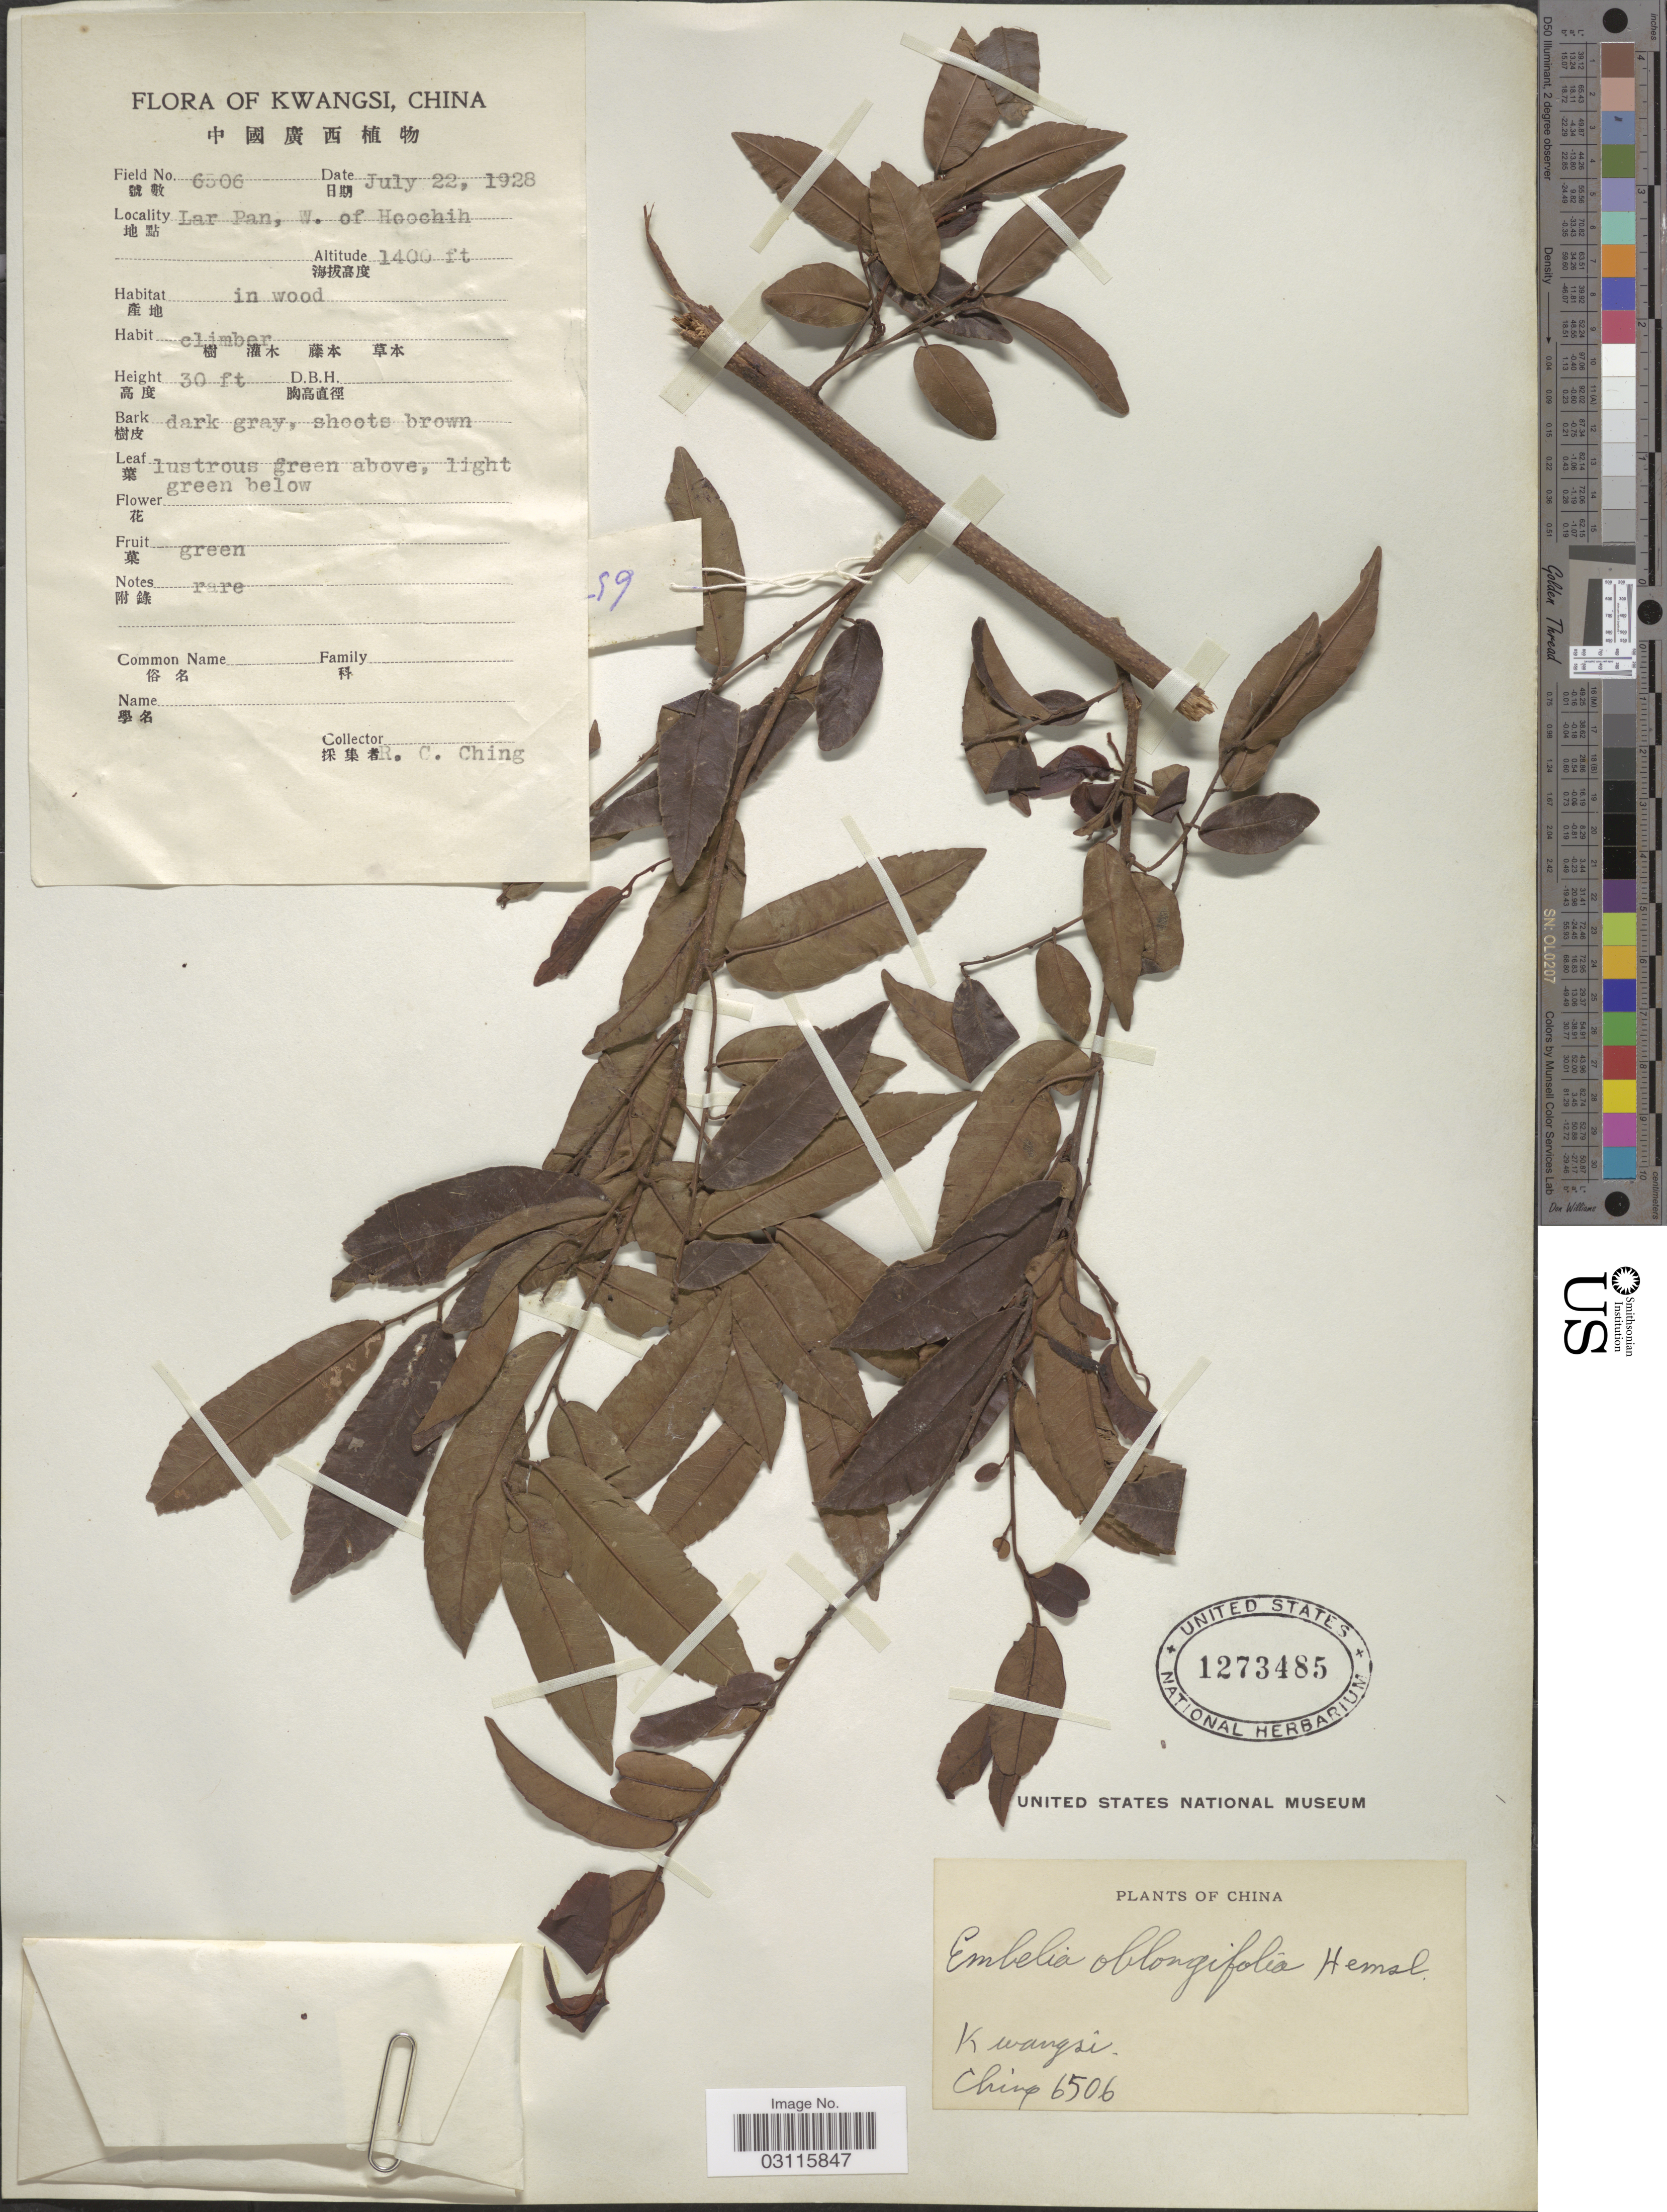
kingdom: Plantae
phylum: Tracheophyta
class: Magnoliopsida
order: Ericales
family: Primulaceae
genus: Embelia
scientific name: Embelia oblongifolia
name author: Hemsl.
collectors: R. C. Ching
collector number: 6506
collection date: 1928-07-22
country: China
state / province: Guangxi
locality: Kwangsi. Lar Pan, W. of Hoochih.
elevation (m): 427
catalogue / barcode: US 1273485